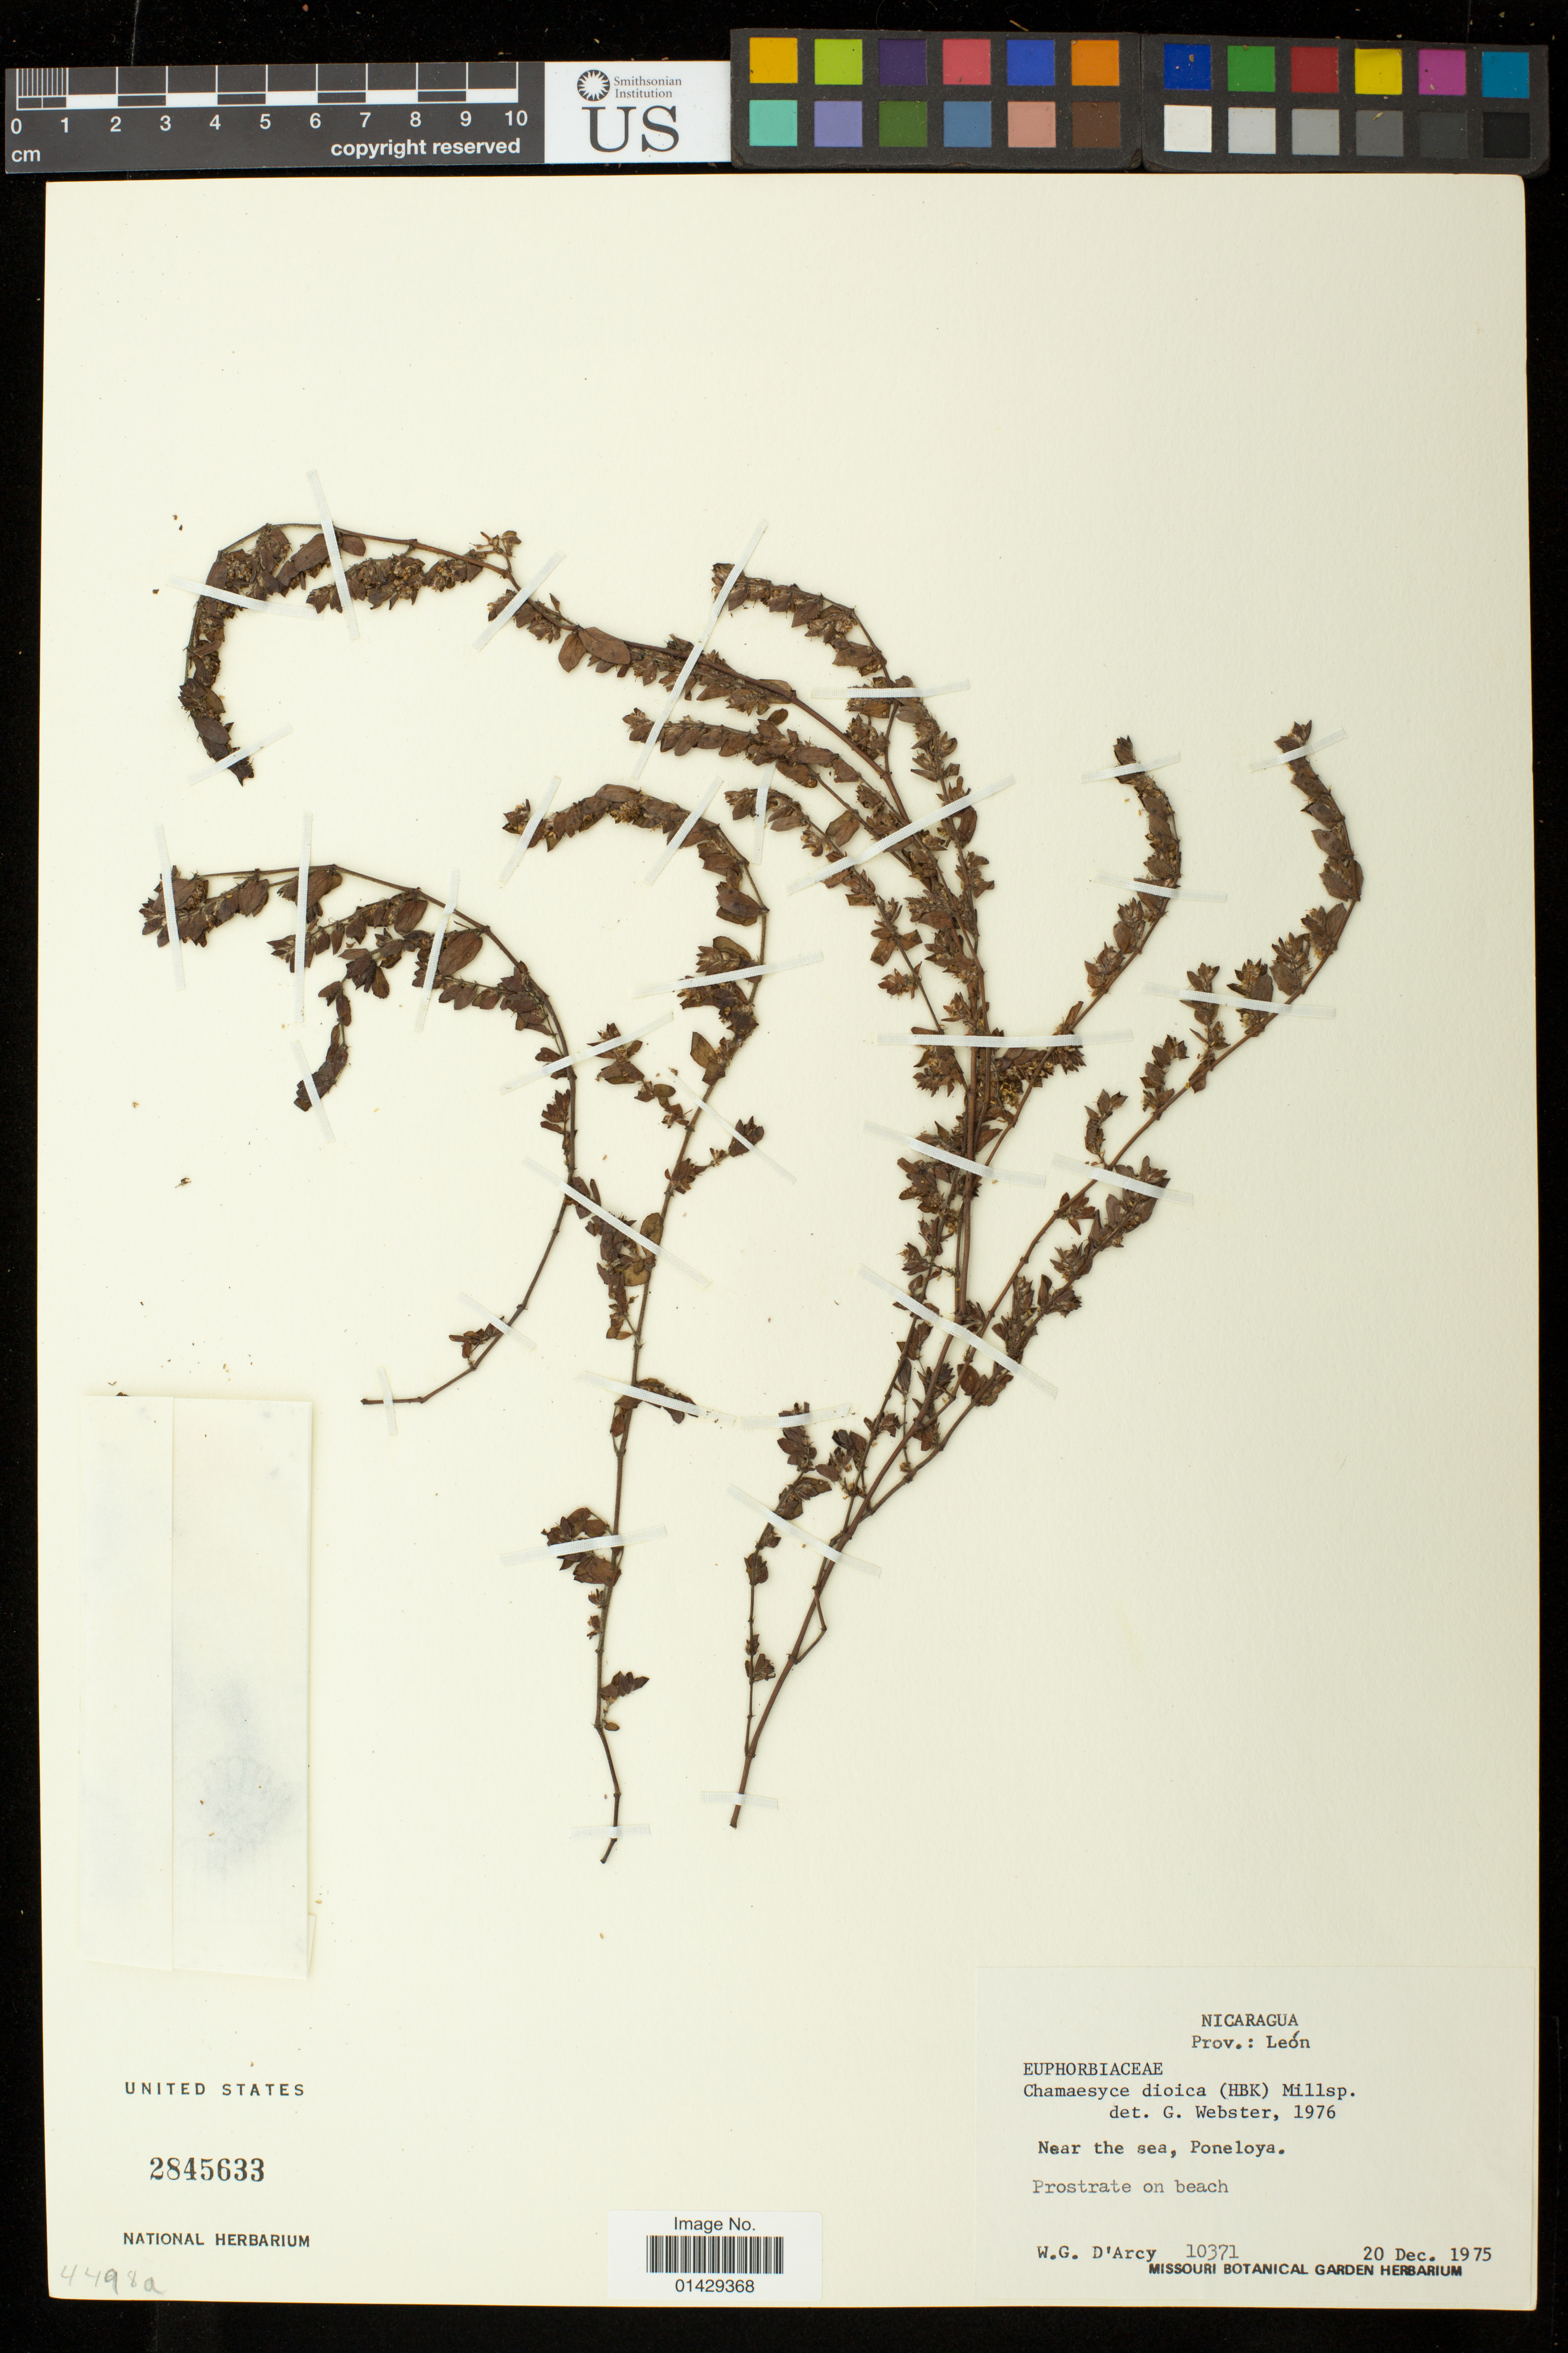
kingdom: Plantae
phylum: Tracheophyta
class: Magnoliopsida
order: Malpighiales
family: Euphorbiaceae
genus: Euphorbia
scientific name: Euphorbia dioeca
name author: Kunth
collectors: W. G. D'Arcy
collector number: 10371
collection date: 1975-12-20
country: Nicaragua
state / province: Leon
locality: Near the sea, Poneloya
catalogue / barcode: US 2845633